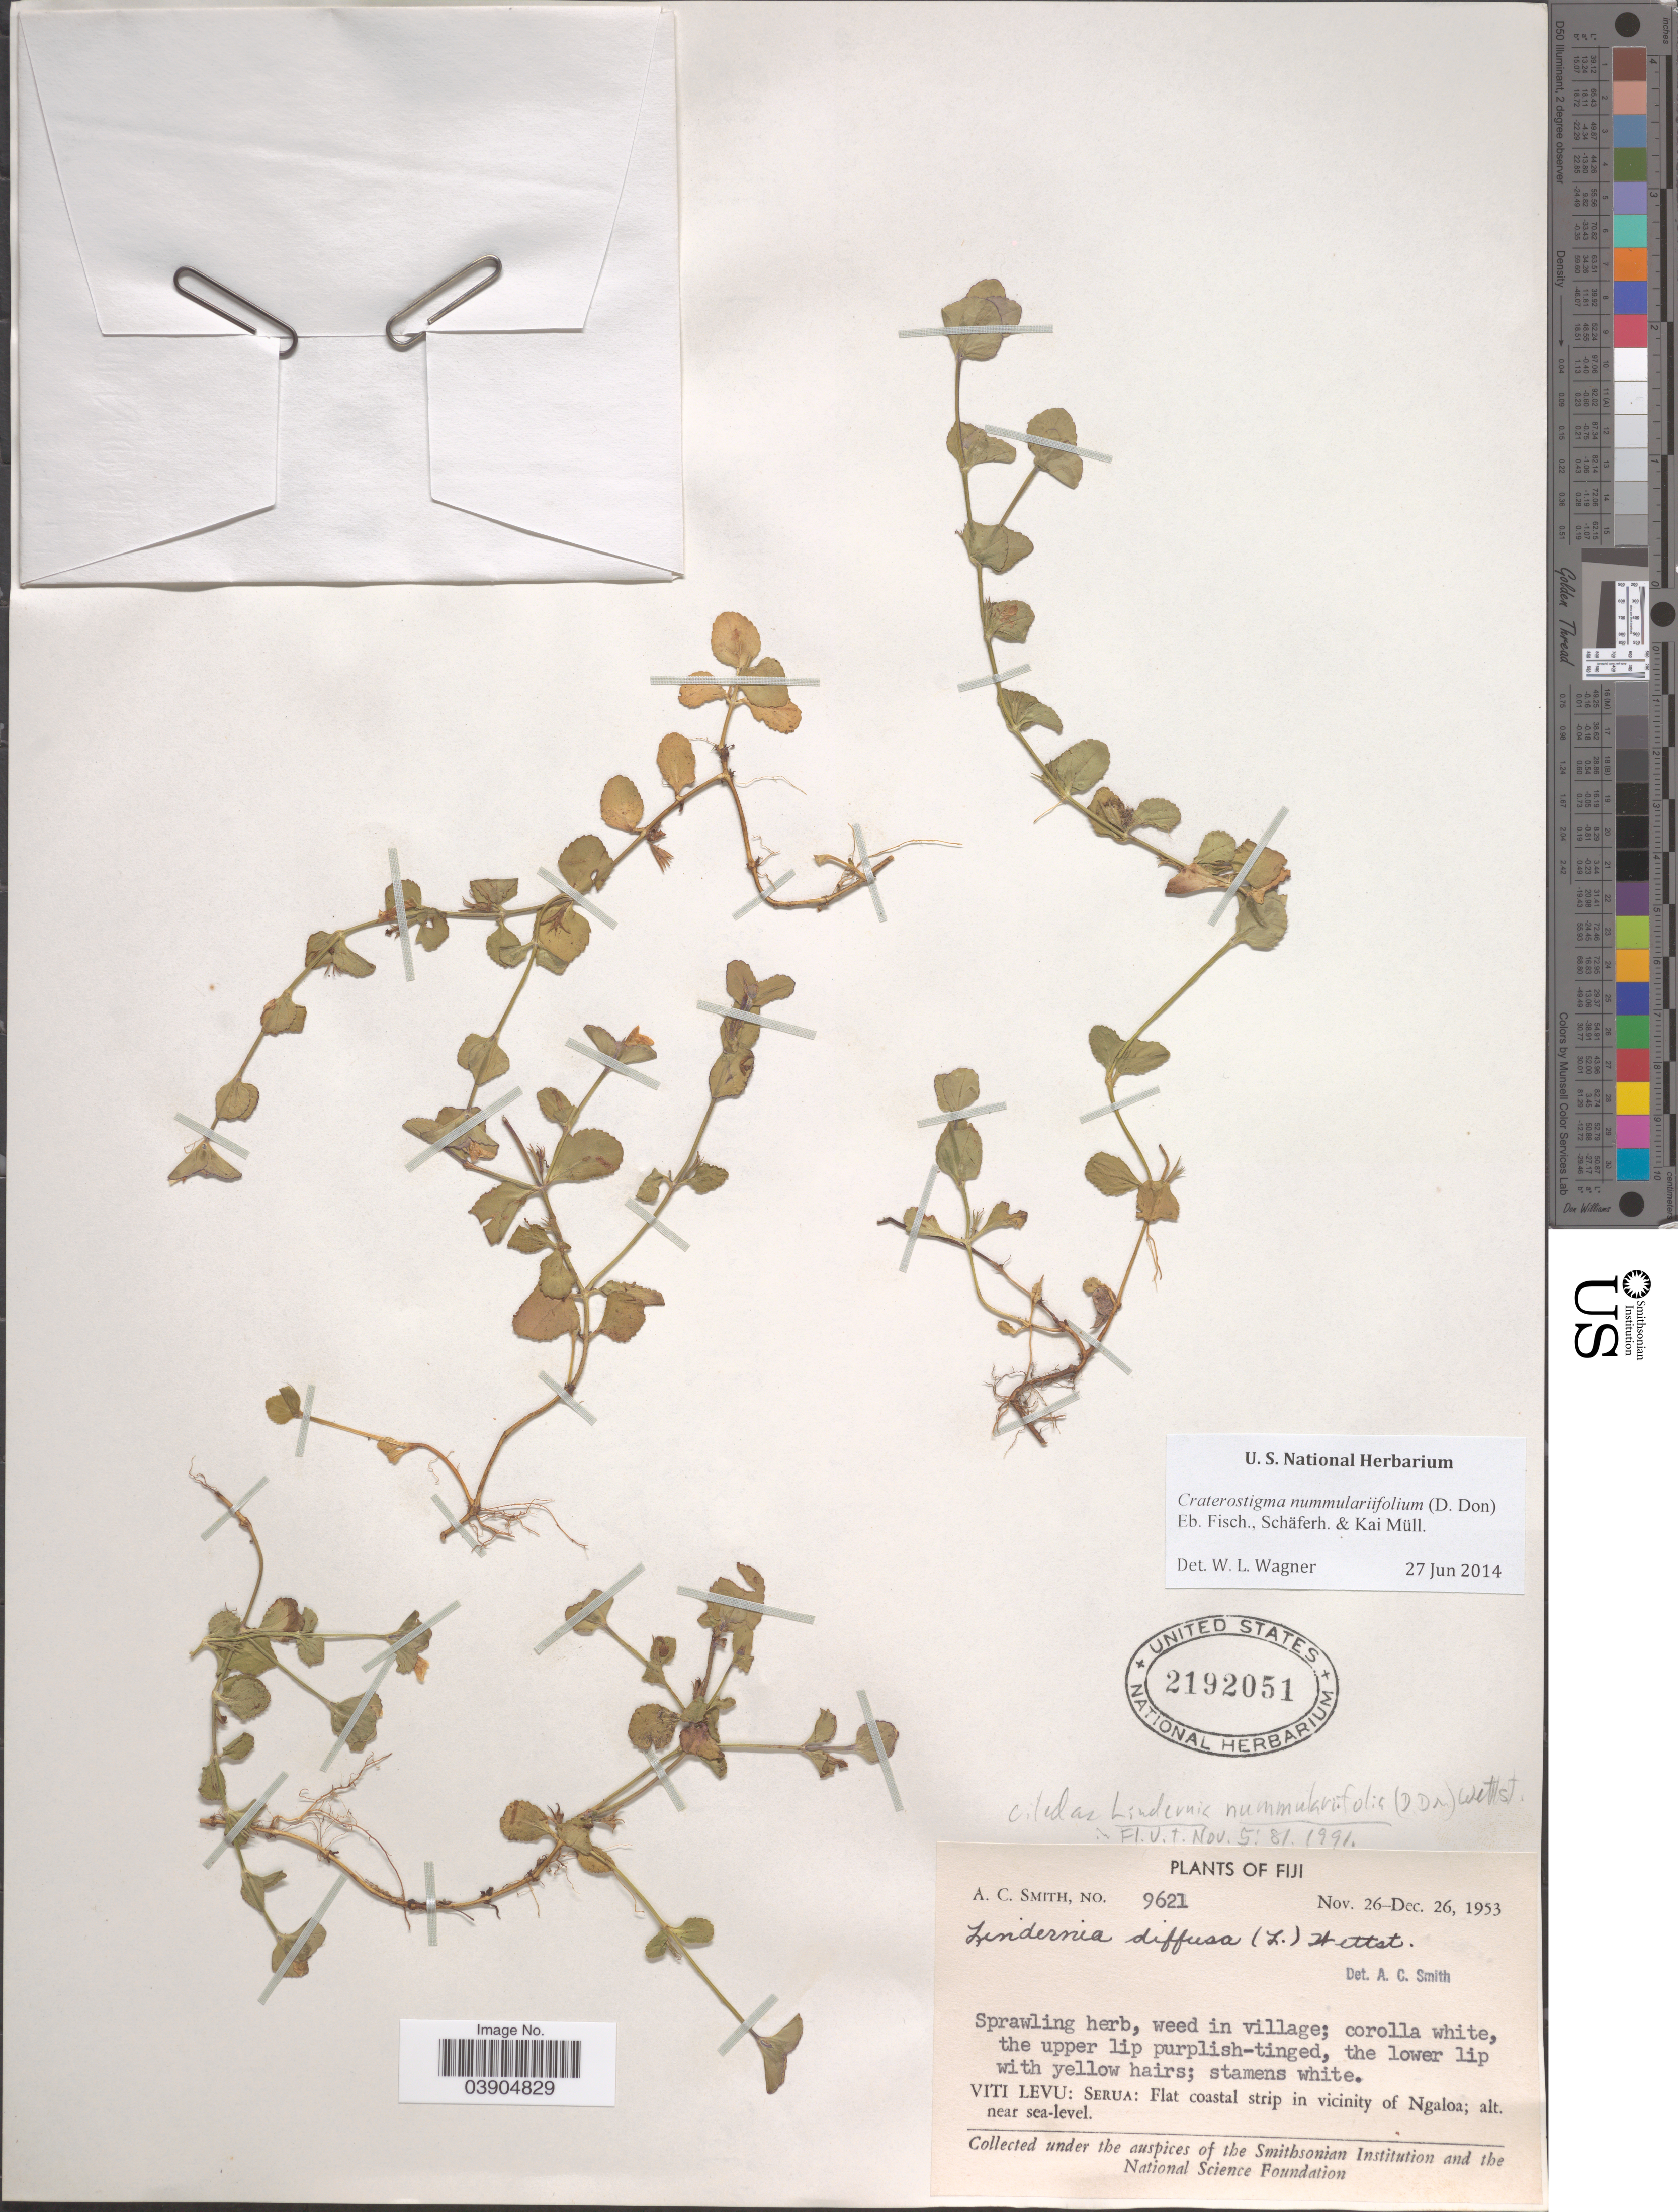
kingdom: Plantae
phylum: Tracheophyta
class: Magnoliopsida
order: Lamiales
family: Linderniaceae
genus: Lindernia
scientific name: Lindernia nummulariifolia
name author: (D. Don) Wettst.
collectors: A. C. Smith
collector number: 9621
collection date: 1953-11-26/1953-12-26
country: Fiji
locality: Viti Levu: Serua: Flat coastal strip in vicinity of Ngaloa.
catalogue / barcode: US 2192051